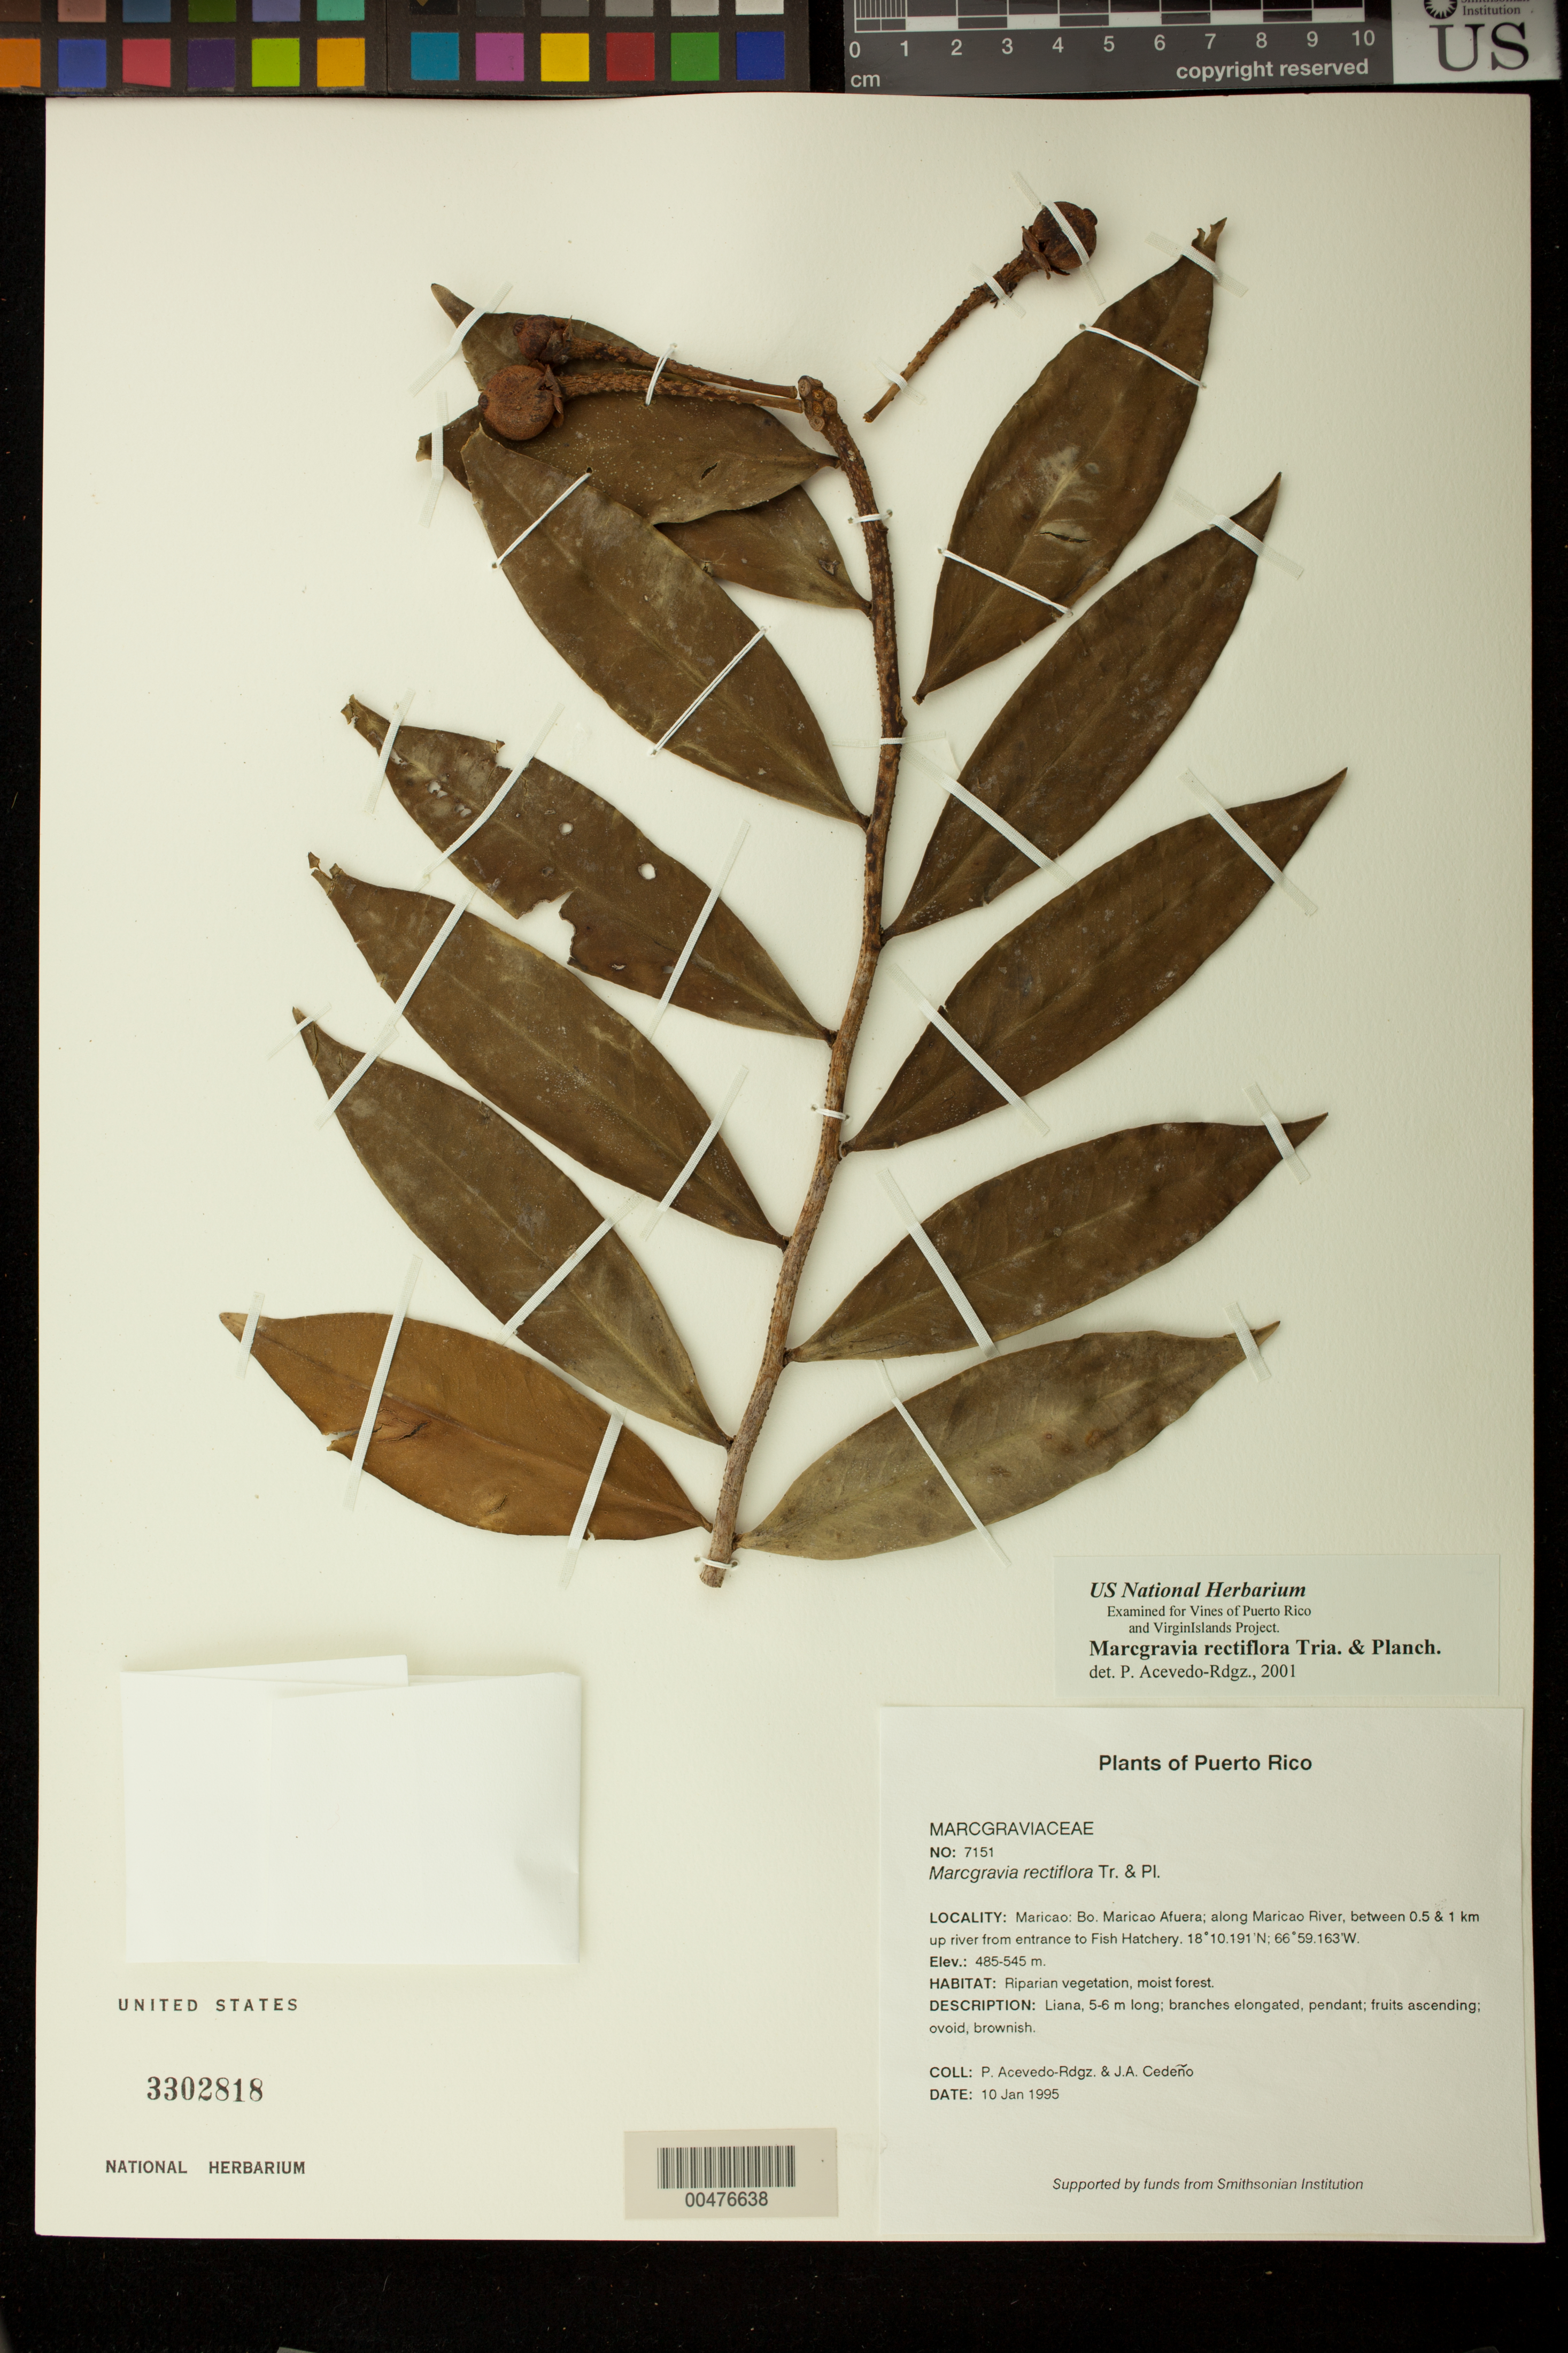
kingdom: Plantae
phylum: Tracheophyta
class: Magnoliopsida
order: Ericales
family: Marcgraviaceae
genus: Marcgravia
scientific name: Marcgravia rectiflora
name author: Triana & Planch.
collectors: P. Acevedo-Rodr. & J. A. Cedeño M.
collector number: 7151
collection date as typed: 10 Jan 1995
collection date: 1995-01-10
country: Puerto Rico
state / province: Maricao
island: Puerto Rico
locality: Maricao: Bo. Maricao Afuera; along Maricao River, between 0.5 & 1 km up river from entrance to Fish Hatchery.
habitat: Riparian vegetation, moist forest.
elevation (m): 485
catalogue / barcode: US 3302818